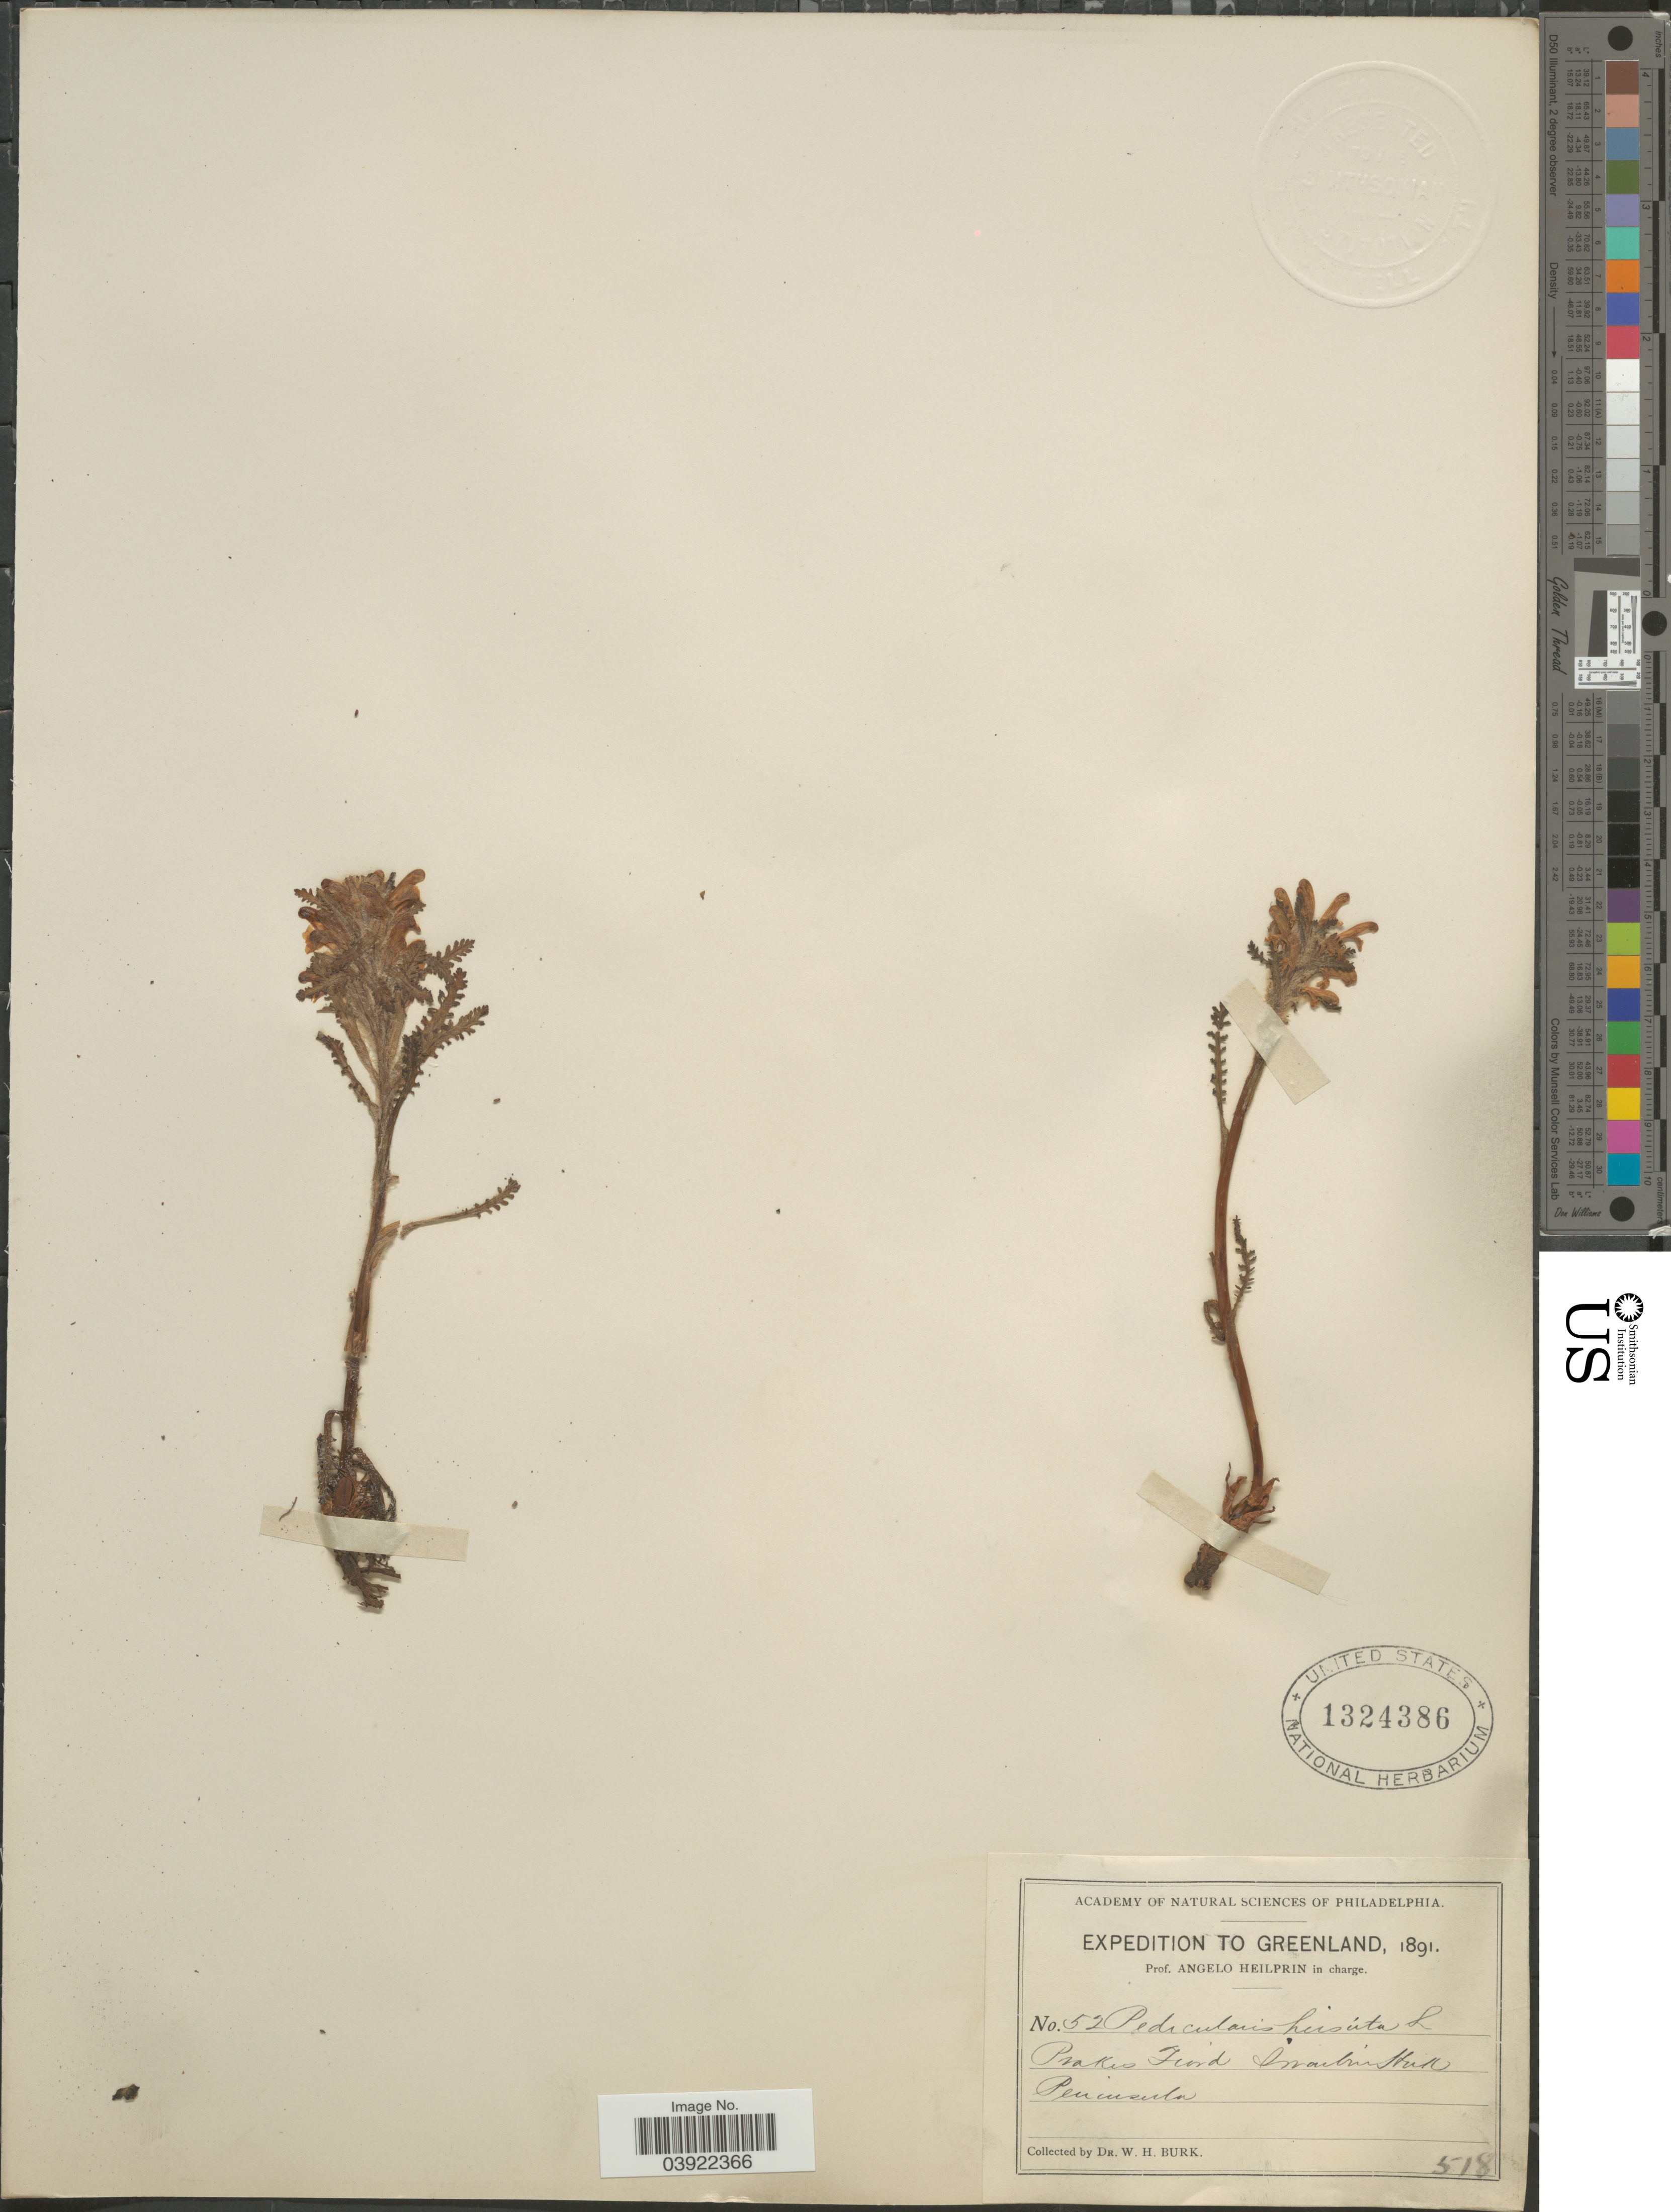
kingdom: Plantae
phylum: Tracheophyta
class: Magnoliopsida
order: Lamiales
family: Orobanchaceae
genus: Pedicularis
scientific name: Pedicularis hirsuta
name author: L.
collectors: W. Burk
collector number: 52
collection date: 1891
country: Greenland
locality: Prakes Fiord Svartin HUk Peninsula.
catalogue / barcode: US 1324386